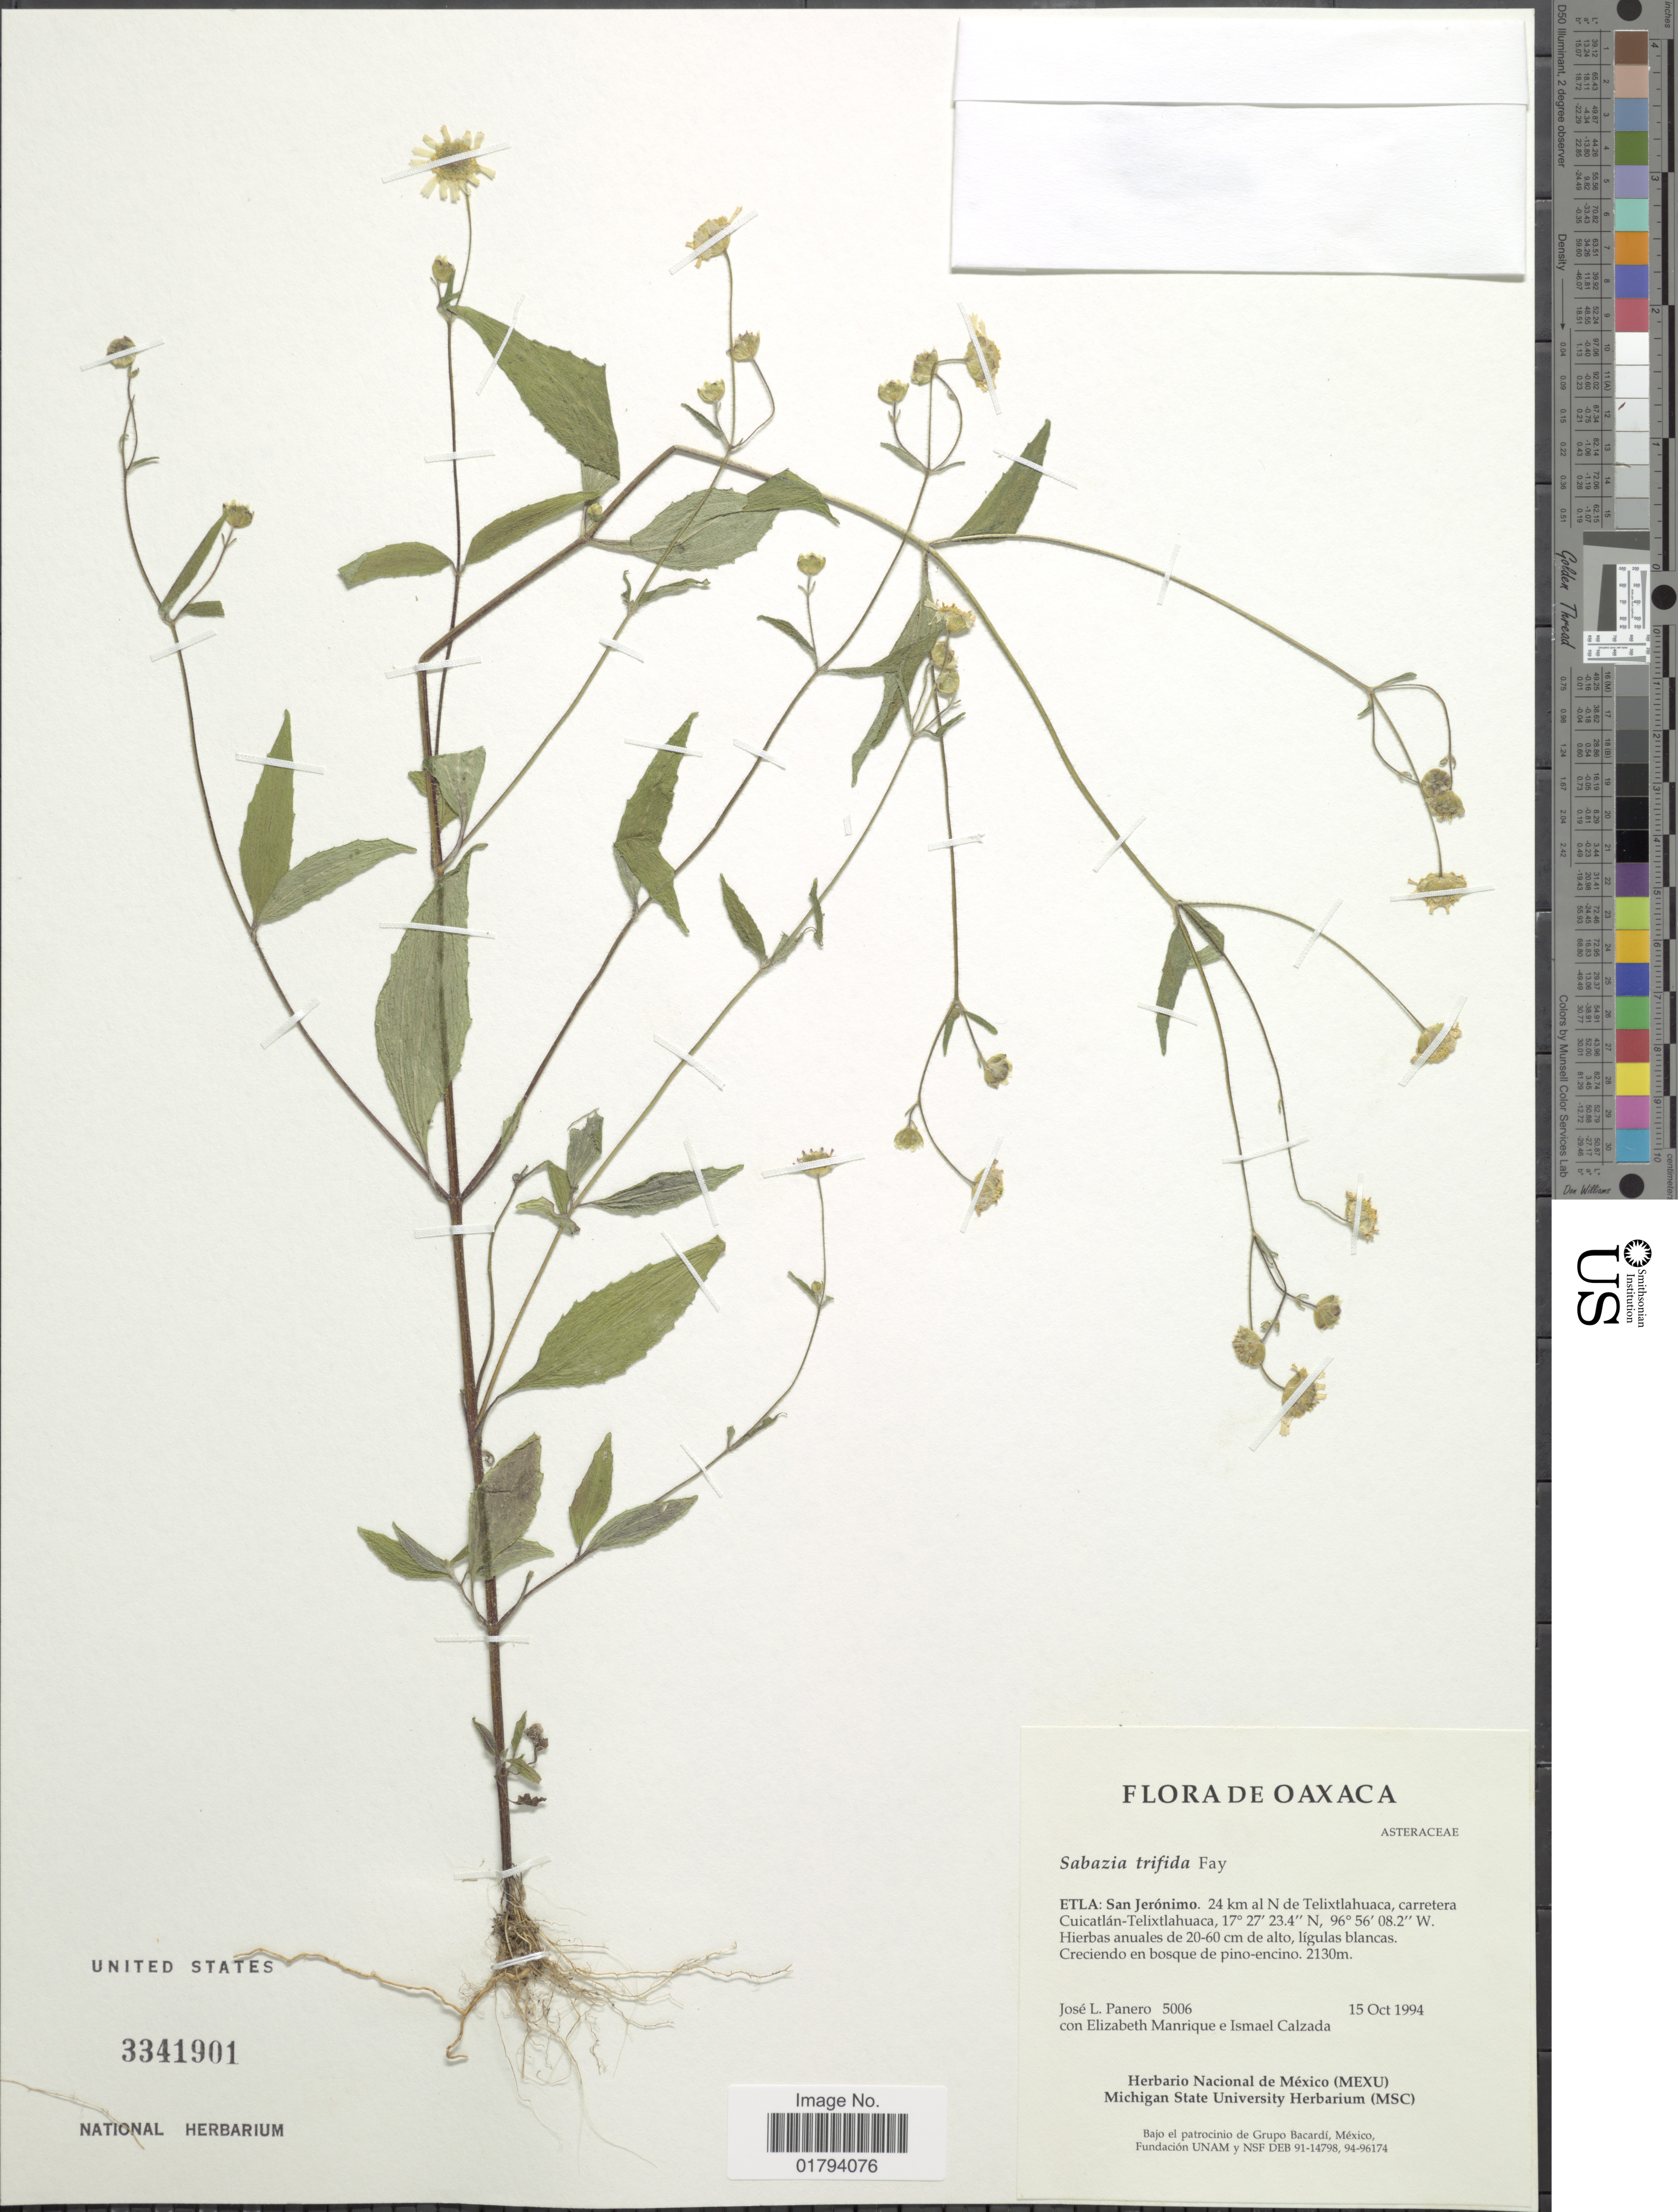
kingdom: Plantae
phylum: Tracheophyta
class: Magnoliopsida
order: Asterales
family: Asteraceae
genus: Galinsoga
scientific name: Galinsoga formosa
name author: Canne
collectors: J. L. Panero, E. Manrique & I. Calzada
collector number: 5006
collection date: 1994-10-15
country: Mexico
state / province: Oaxaca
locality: ETLA: San Jerónimo, 24 km al N de Telixtlahuaca, carretera Cuicatlan-Jelixtlahuaca.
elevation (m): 2130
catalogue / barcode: US 3341901